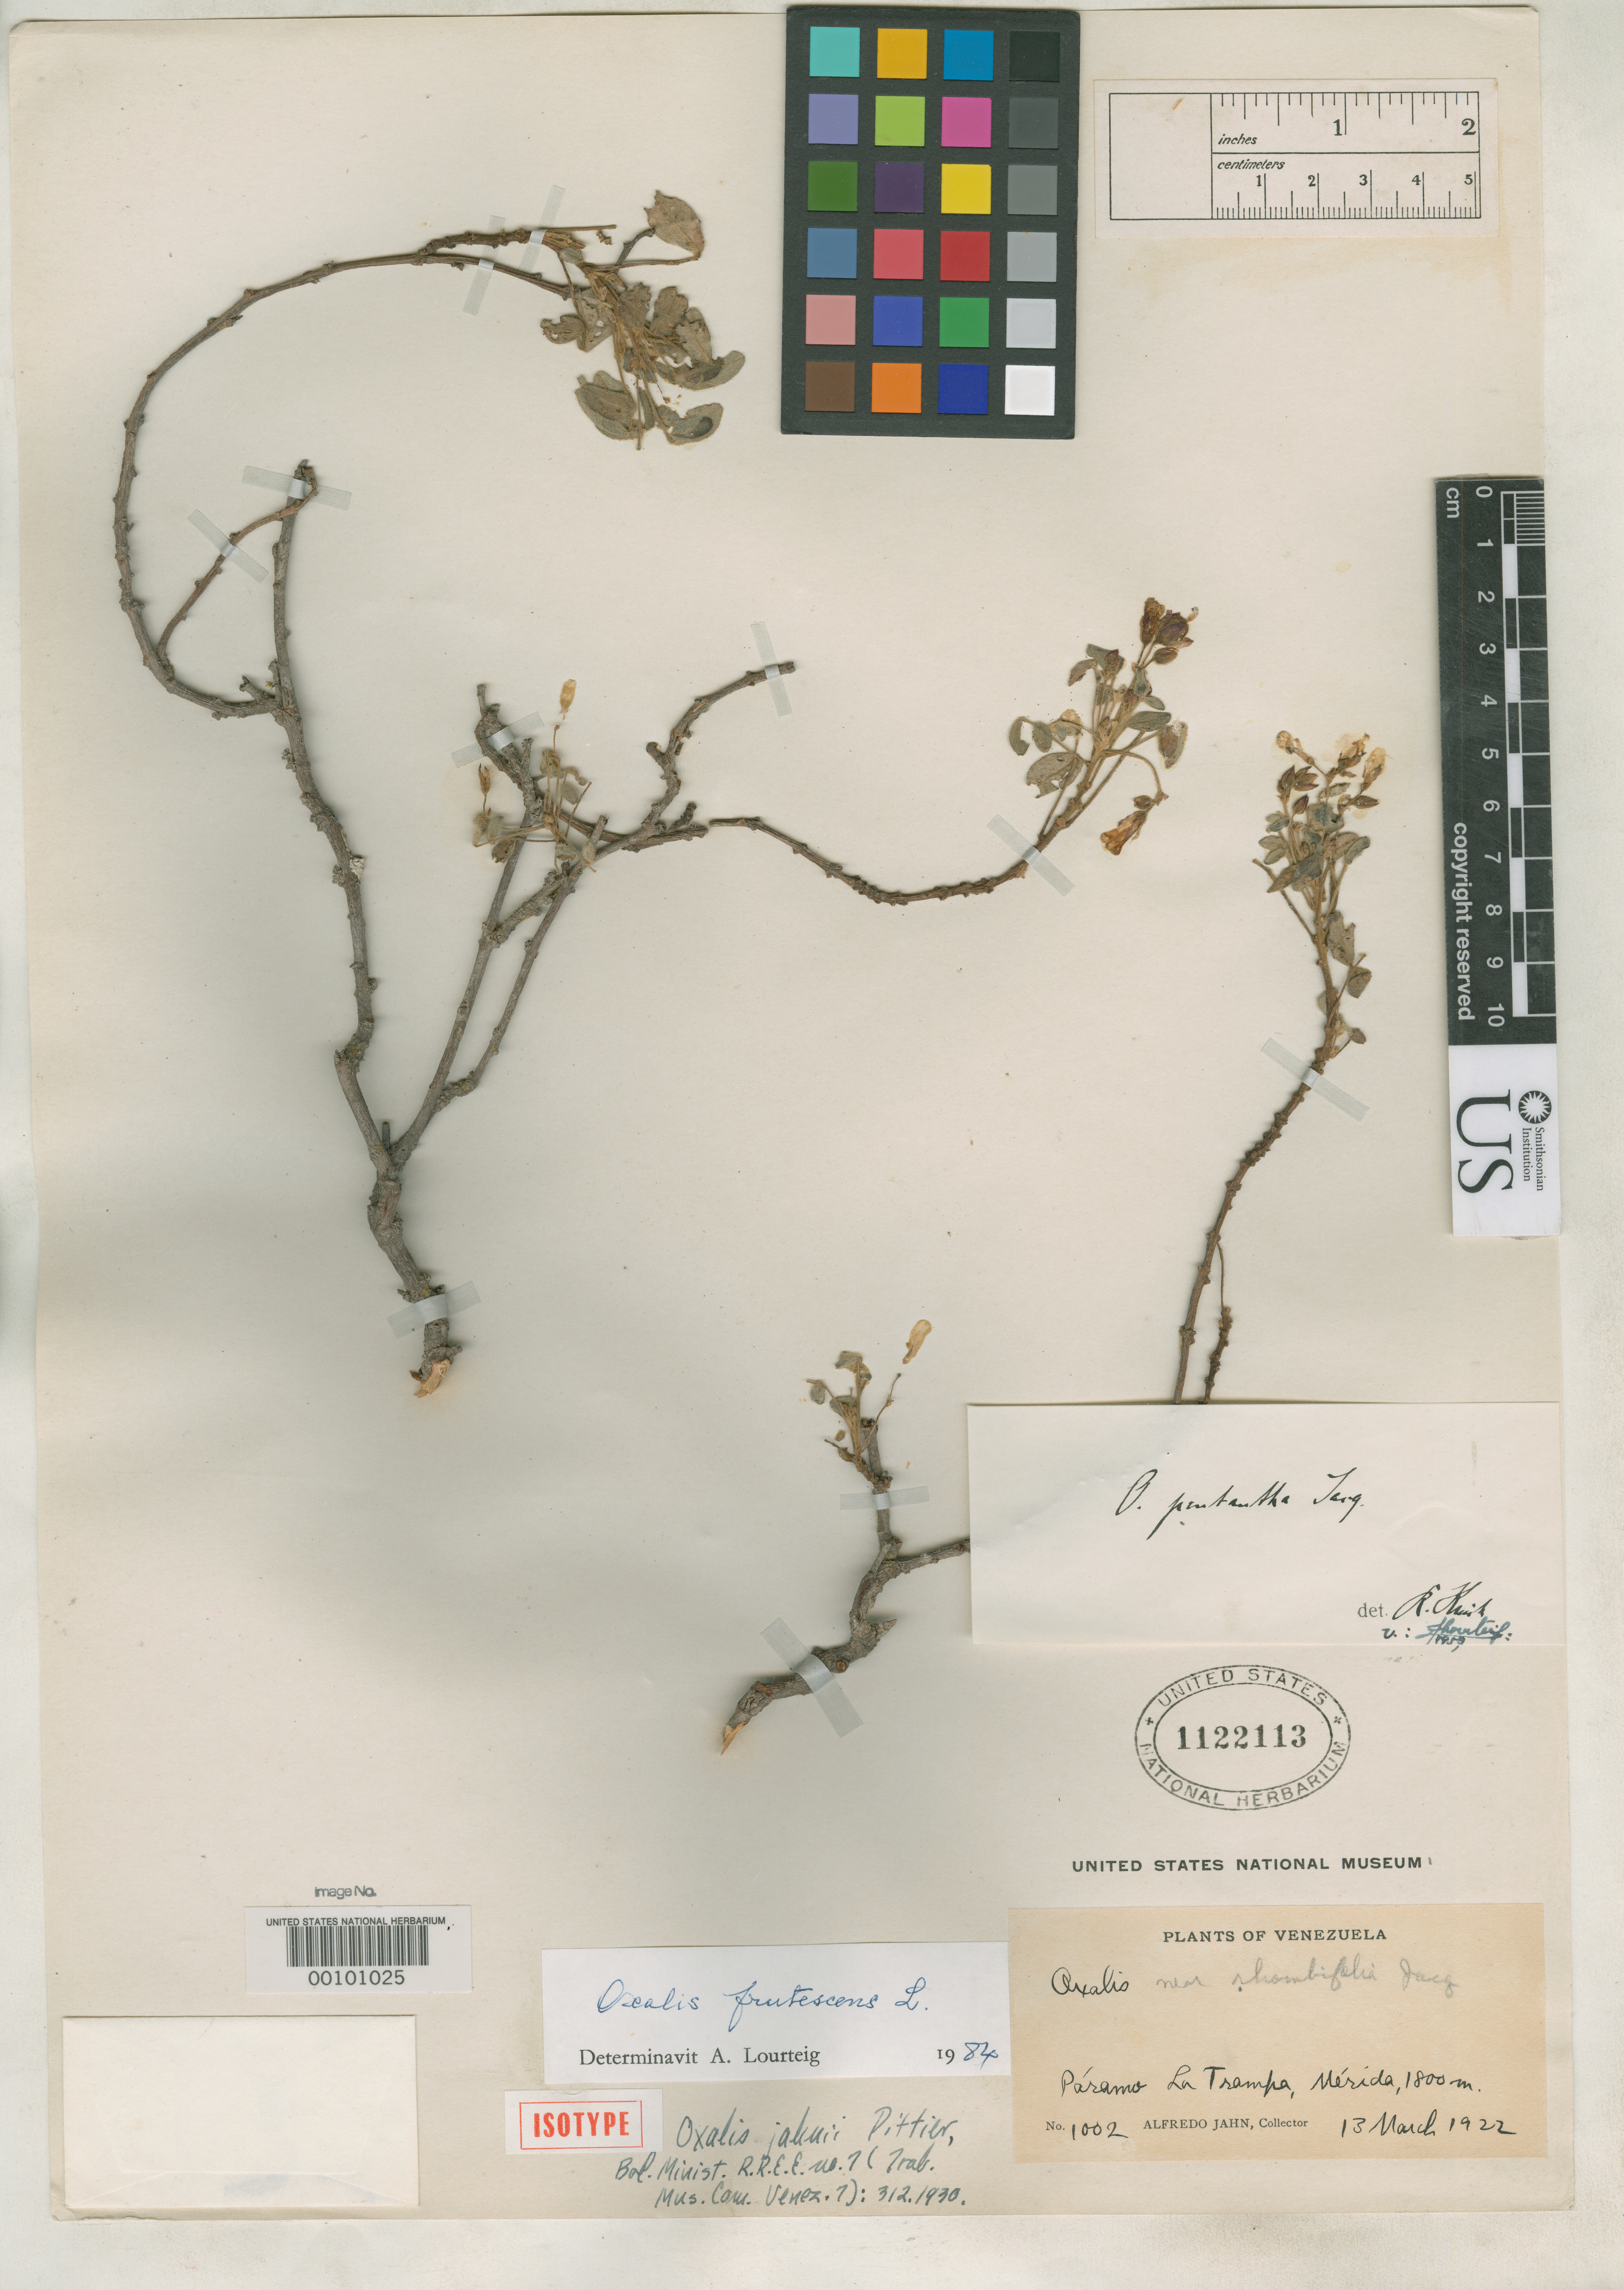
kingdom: Plantae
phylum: Tracheophyta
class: Magnoliopsida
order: Oxalidales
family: Oxalidaceae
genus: Oxalis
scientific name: Oxalis jahnii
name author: Pittier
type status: Type Fragment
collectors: A. Jahn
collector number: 1002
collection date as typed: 13 Mar 1922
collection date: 1922-03-13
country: Venezuela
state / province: Mérida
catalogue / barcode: US 1122113